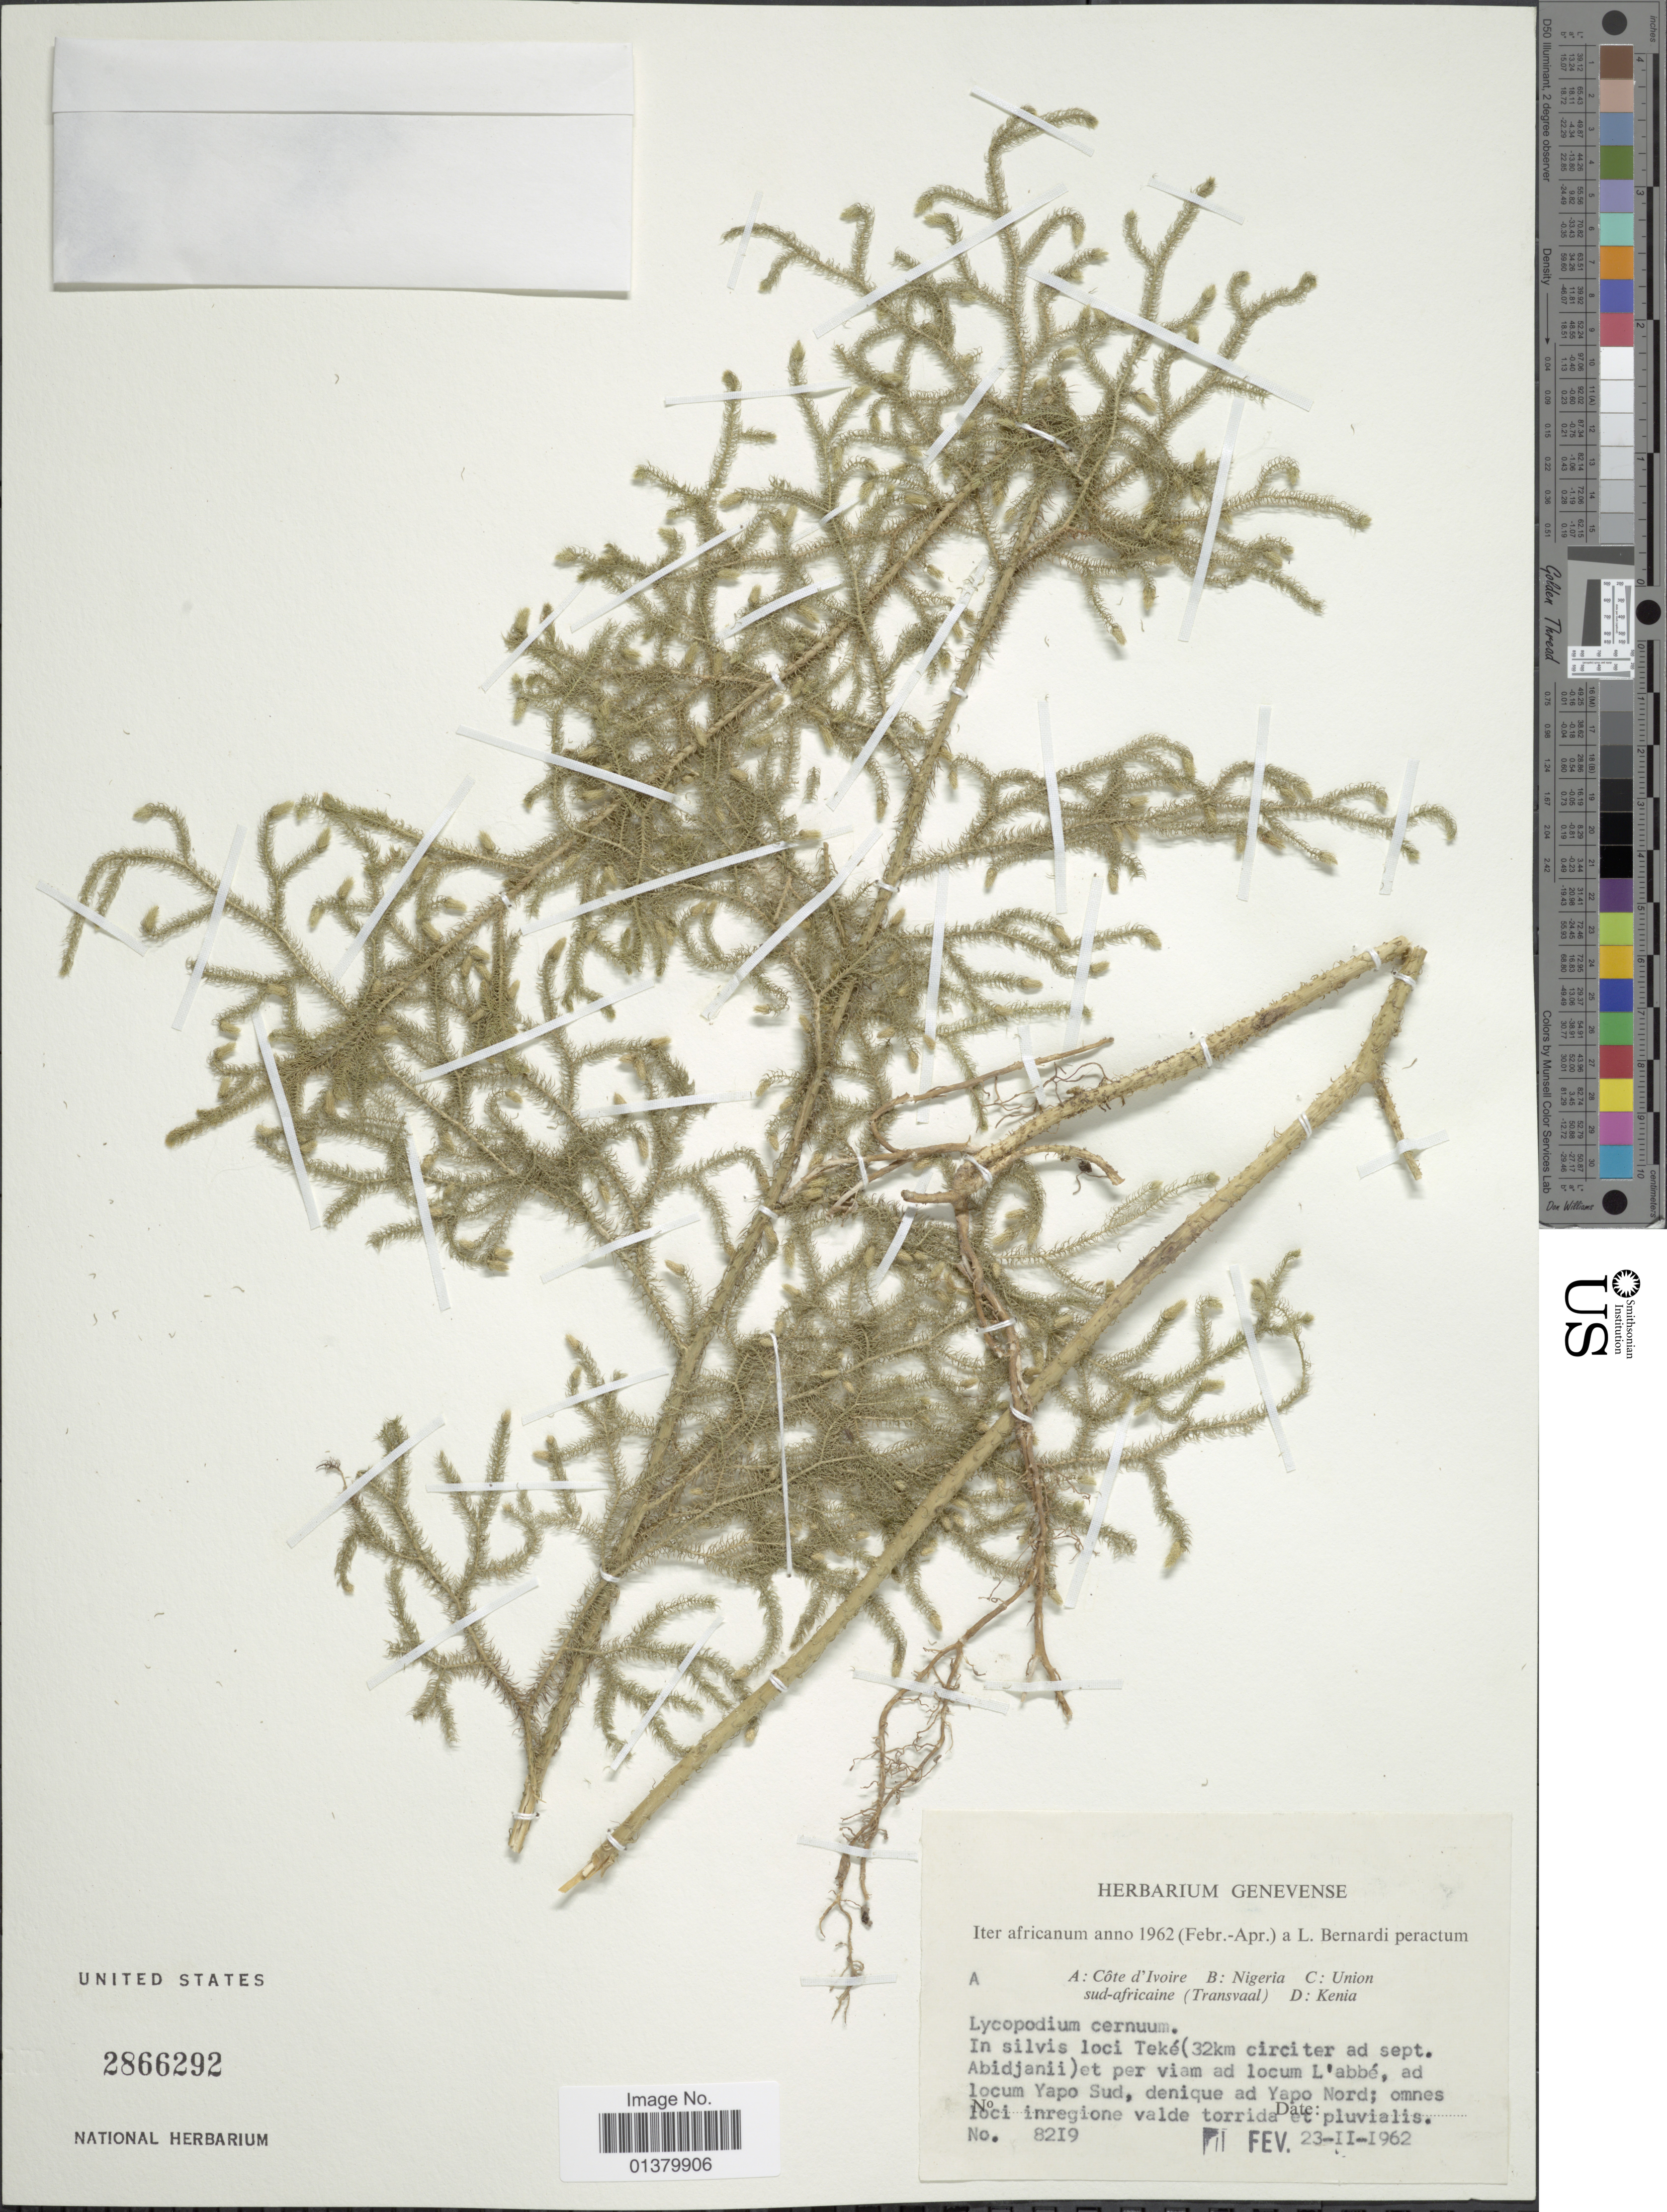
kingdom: Plantae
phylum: Tracheophyta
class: Lycopodiopsida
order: Lycopodiales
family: Lycopodiaceae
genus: Palhinhaea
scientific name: Palhinhaea cernua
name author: (L.) Vasc. & Franco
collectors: L. Bernardi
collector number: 8219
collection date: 1962-02-23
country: Ivory Coast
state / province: Abidjan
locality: In silvis loci Teké (32km circiter ad sept. Abidjanii) e per viam ad locum L'abb, ad locum Yapo Sud, denique ad Yapo Nord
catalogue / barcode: US 2866292